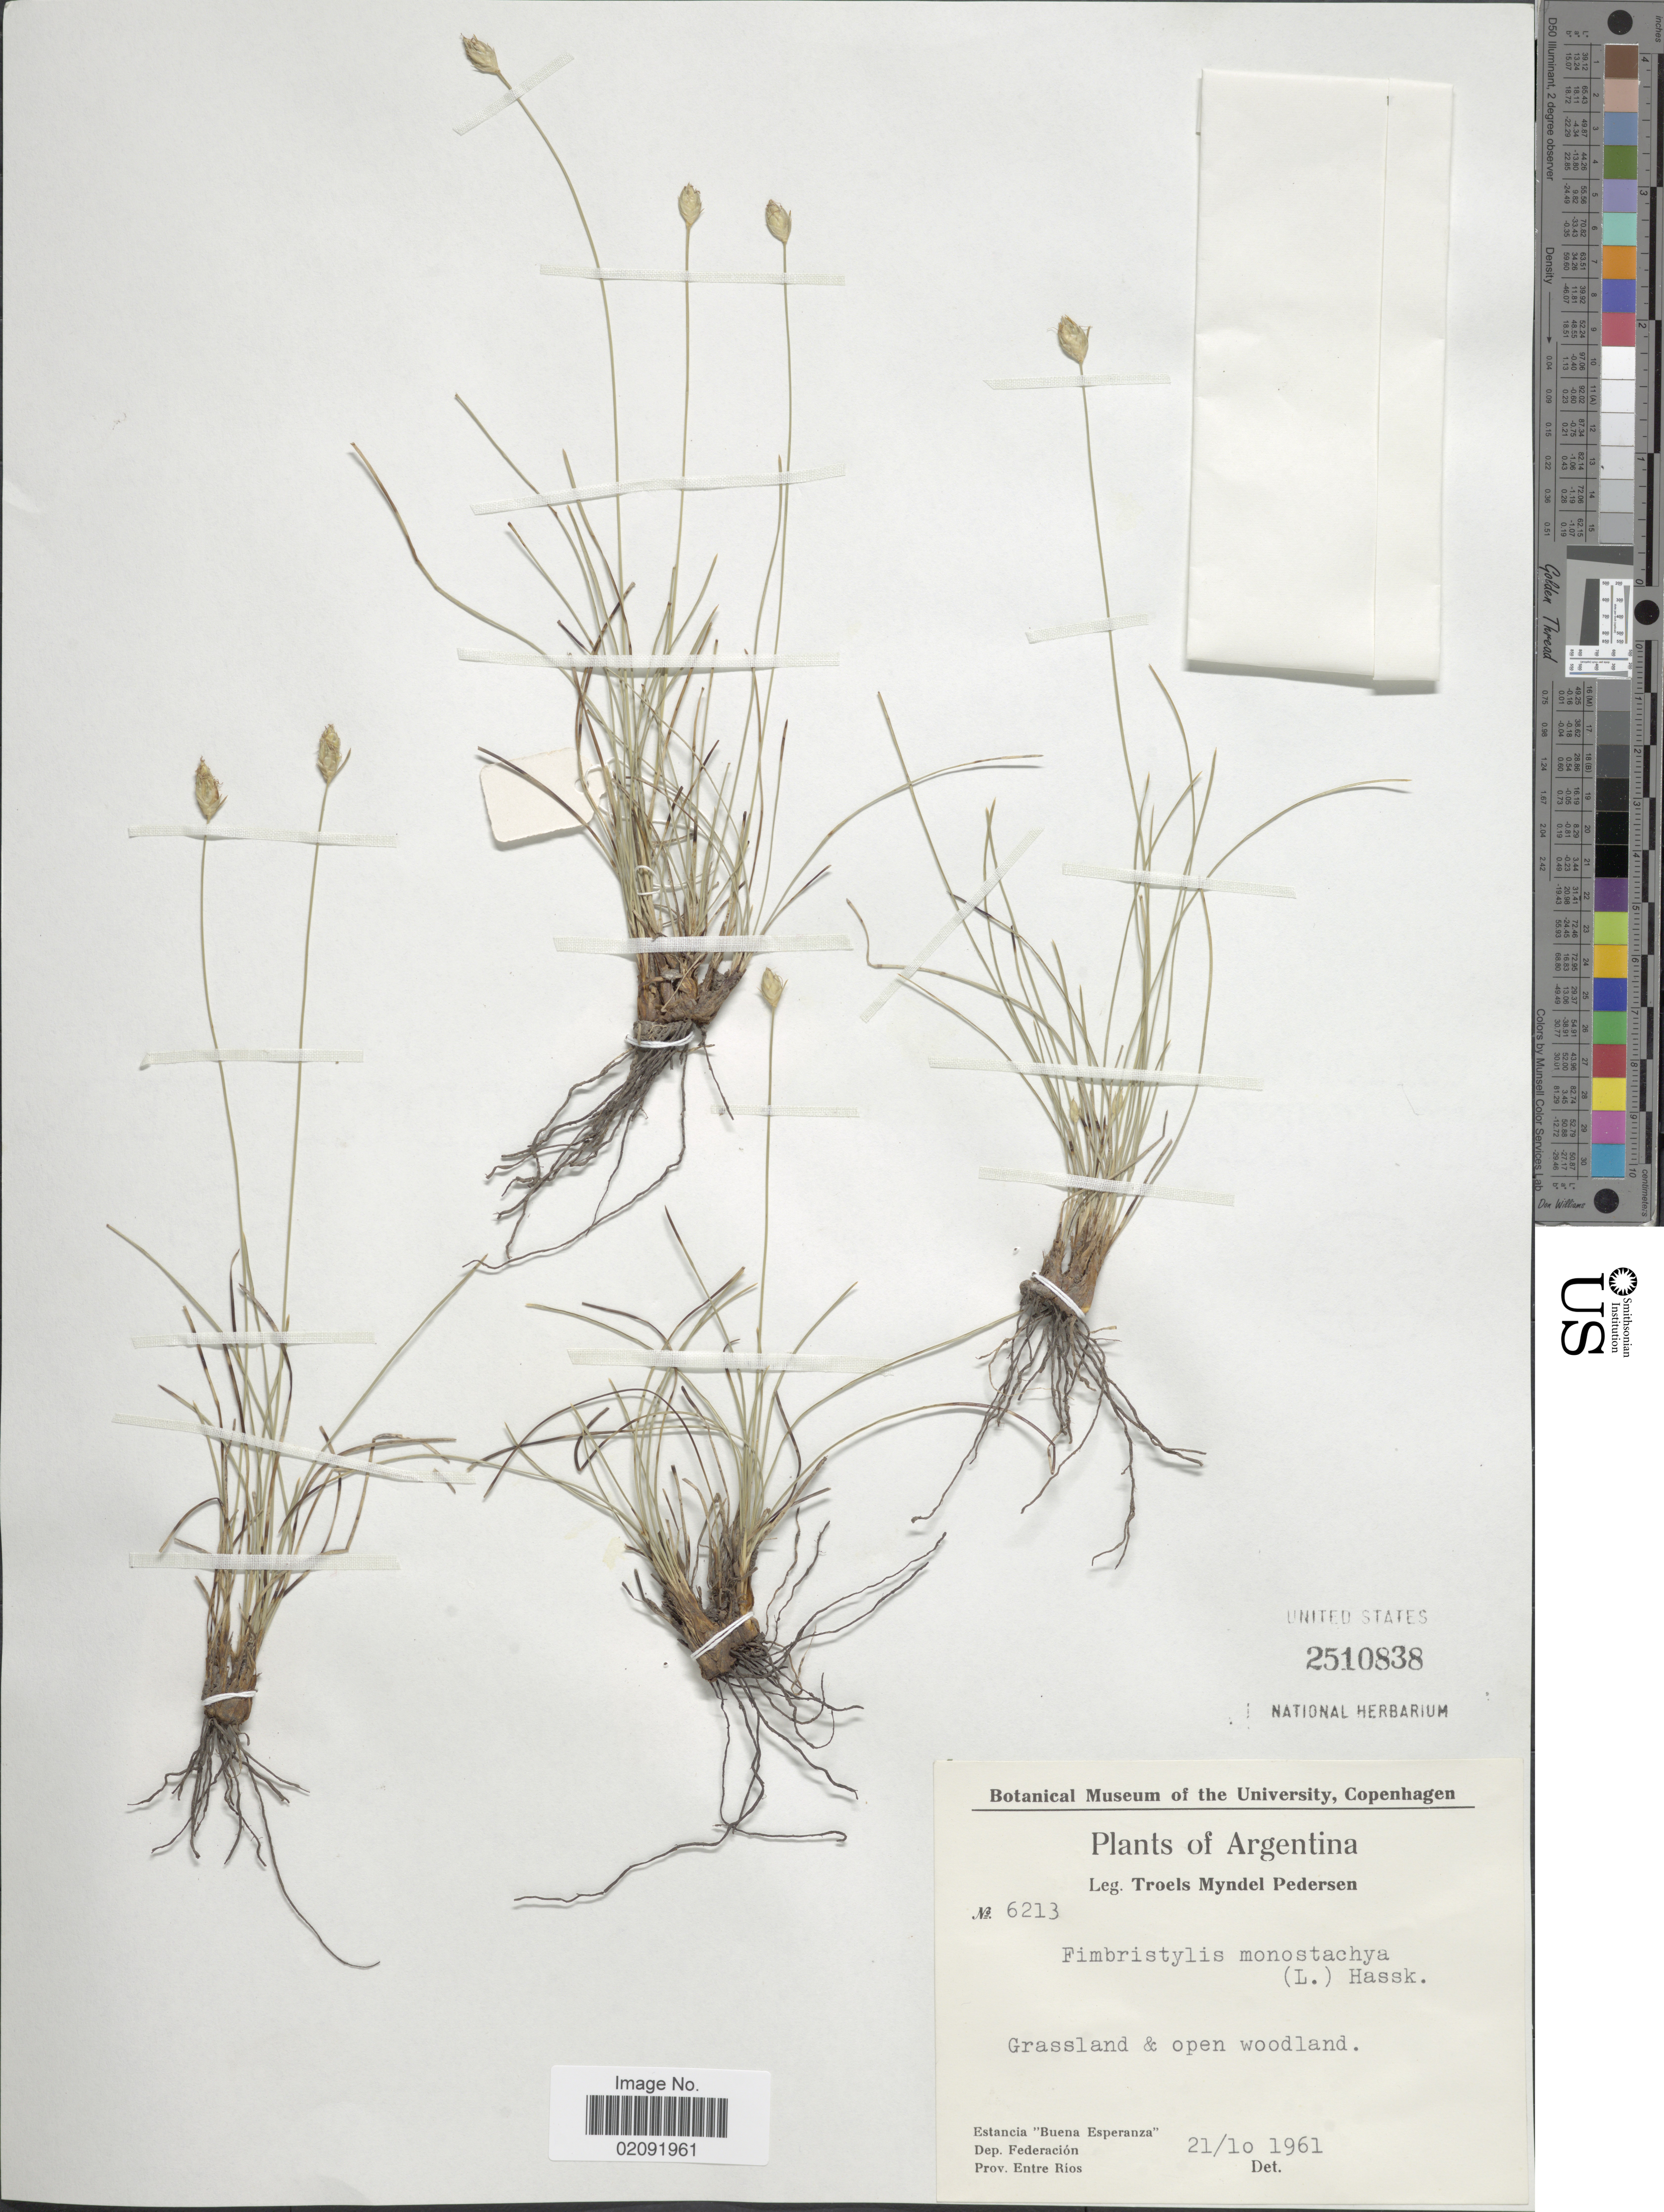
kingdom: Plantae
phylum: Tracheophyta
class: Liliopsida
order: Poales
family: Cyperaceae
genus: Abildgaardia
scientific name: Abildgaardia ovata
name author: (Burm. f.) Kral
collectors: T. Pederson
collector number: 6213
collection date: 1961-10-21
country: Argentina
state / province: Entre Rios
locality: Grassland & open woodland, Estancia 'Buena Esperanza' Dep Federación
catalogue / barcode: US 2510838